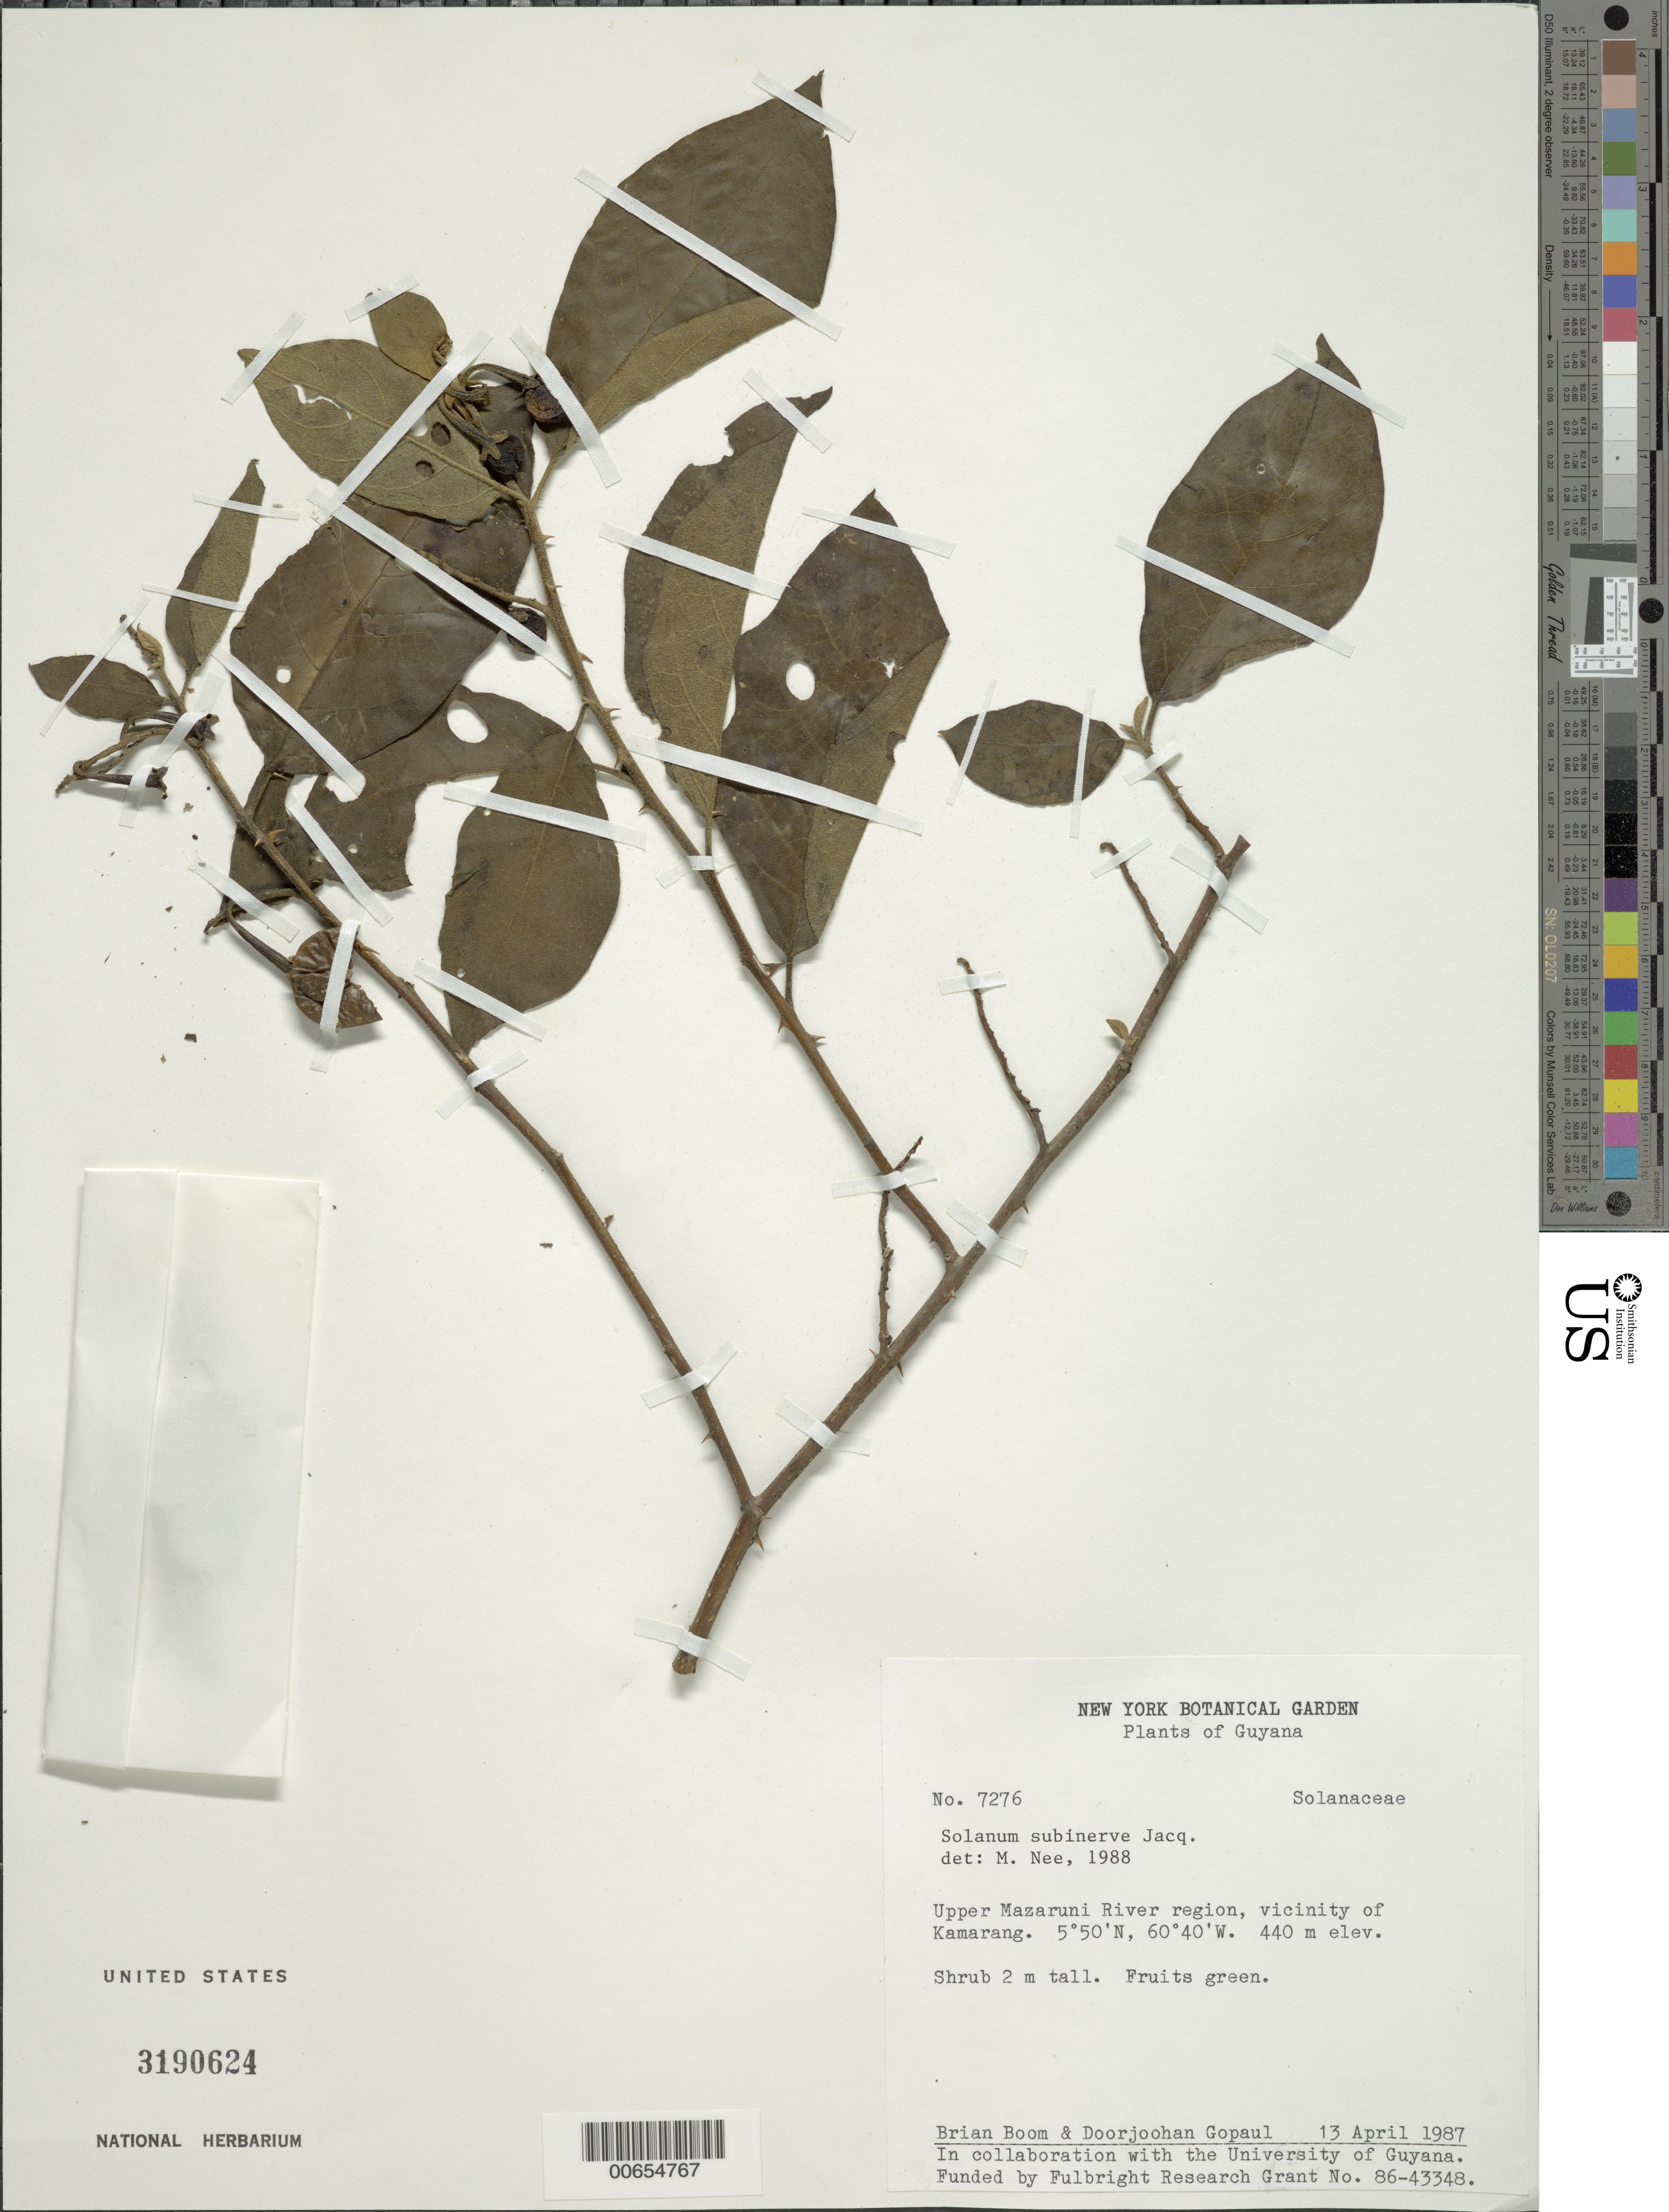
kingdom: Plantae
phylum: Tracheophyta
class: Magnoliopsida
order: Solanales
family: Solanaceae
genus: Solanum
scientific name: Solanum subinerme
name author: Jacq.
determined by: Nee, Michael H.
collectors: B. M. Boom & D. Gopaul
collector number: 7276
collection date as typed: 4 Apr 1987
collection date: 1987-04-04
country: Guyana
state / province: Cuyuni-Mazaruni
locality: Kamarang vic., upper Mazaruni R.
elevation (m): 440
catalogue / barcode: US 3190624